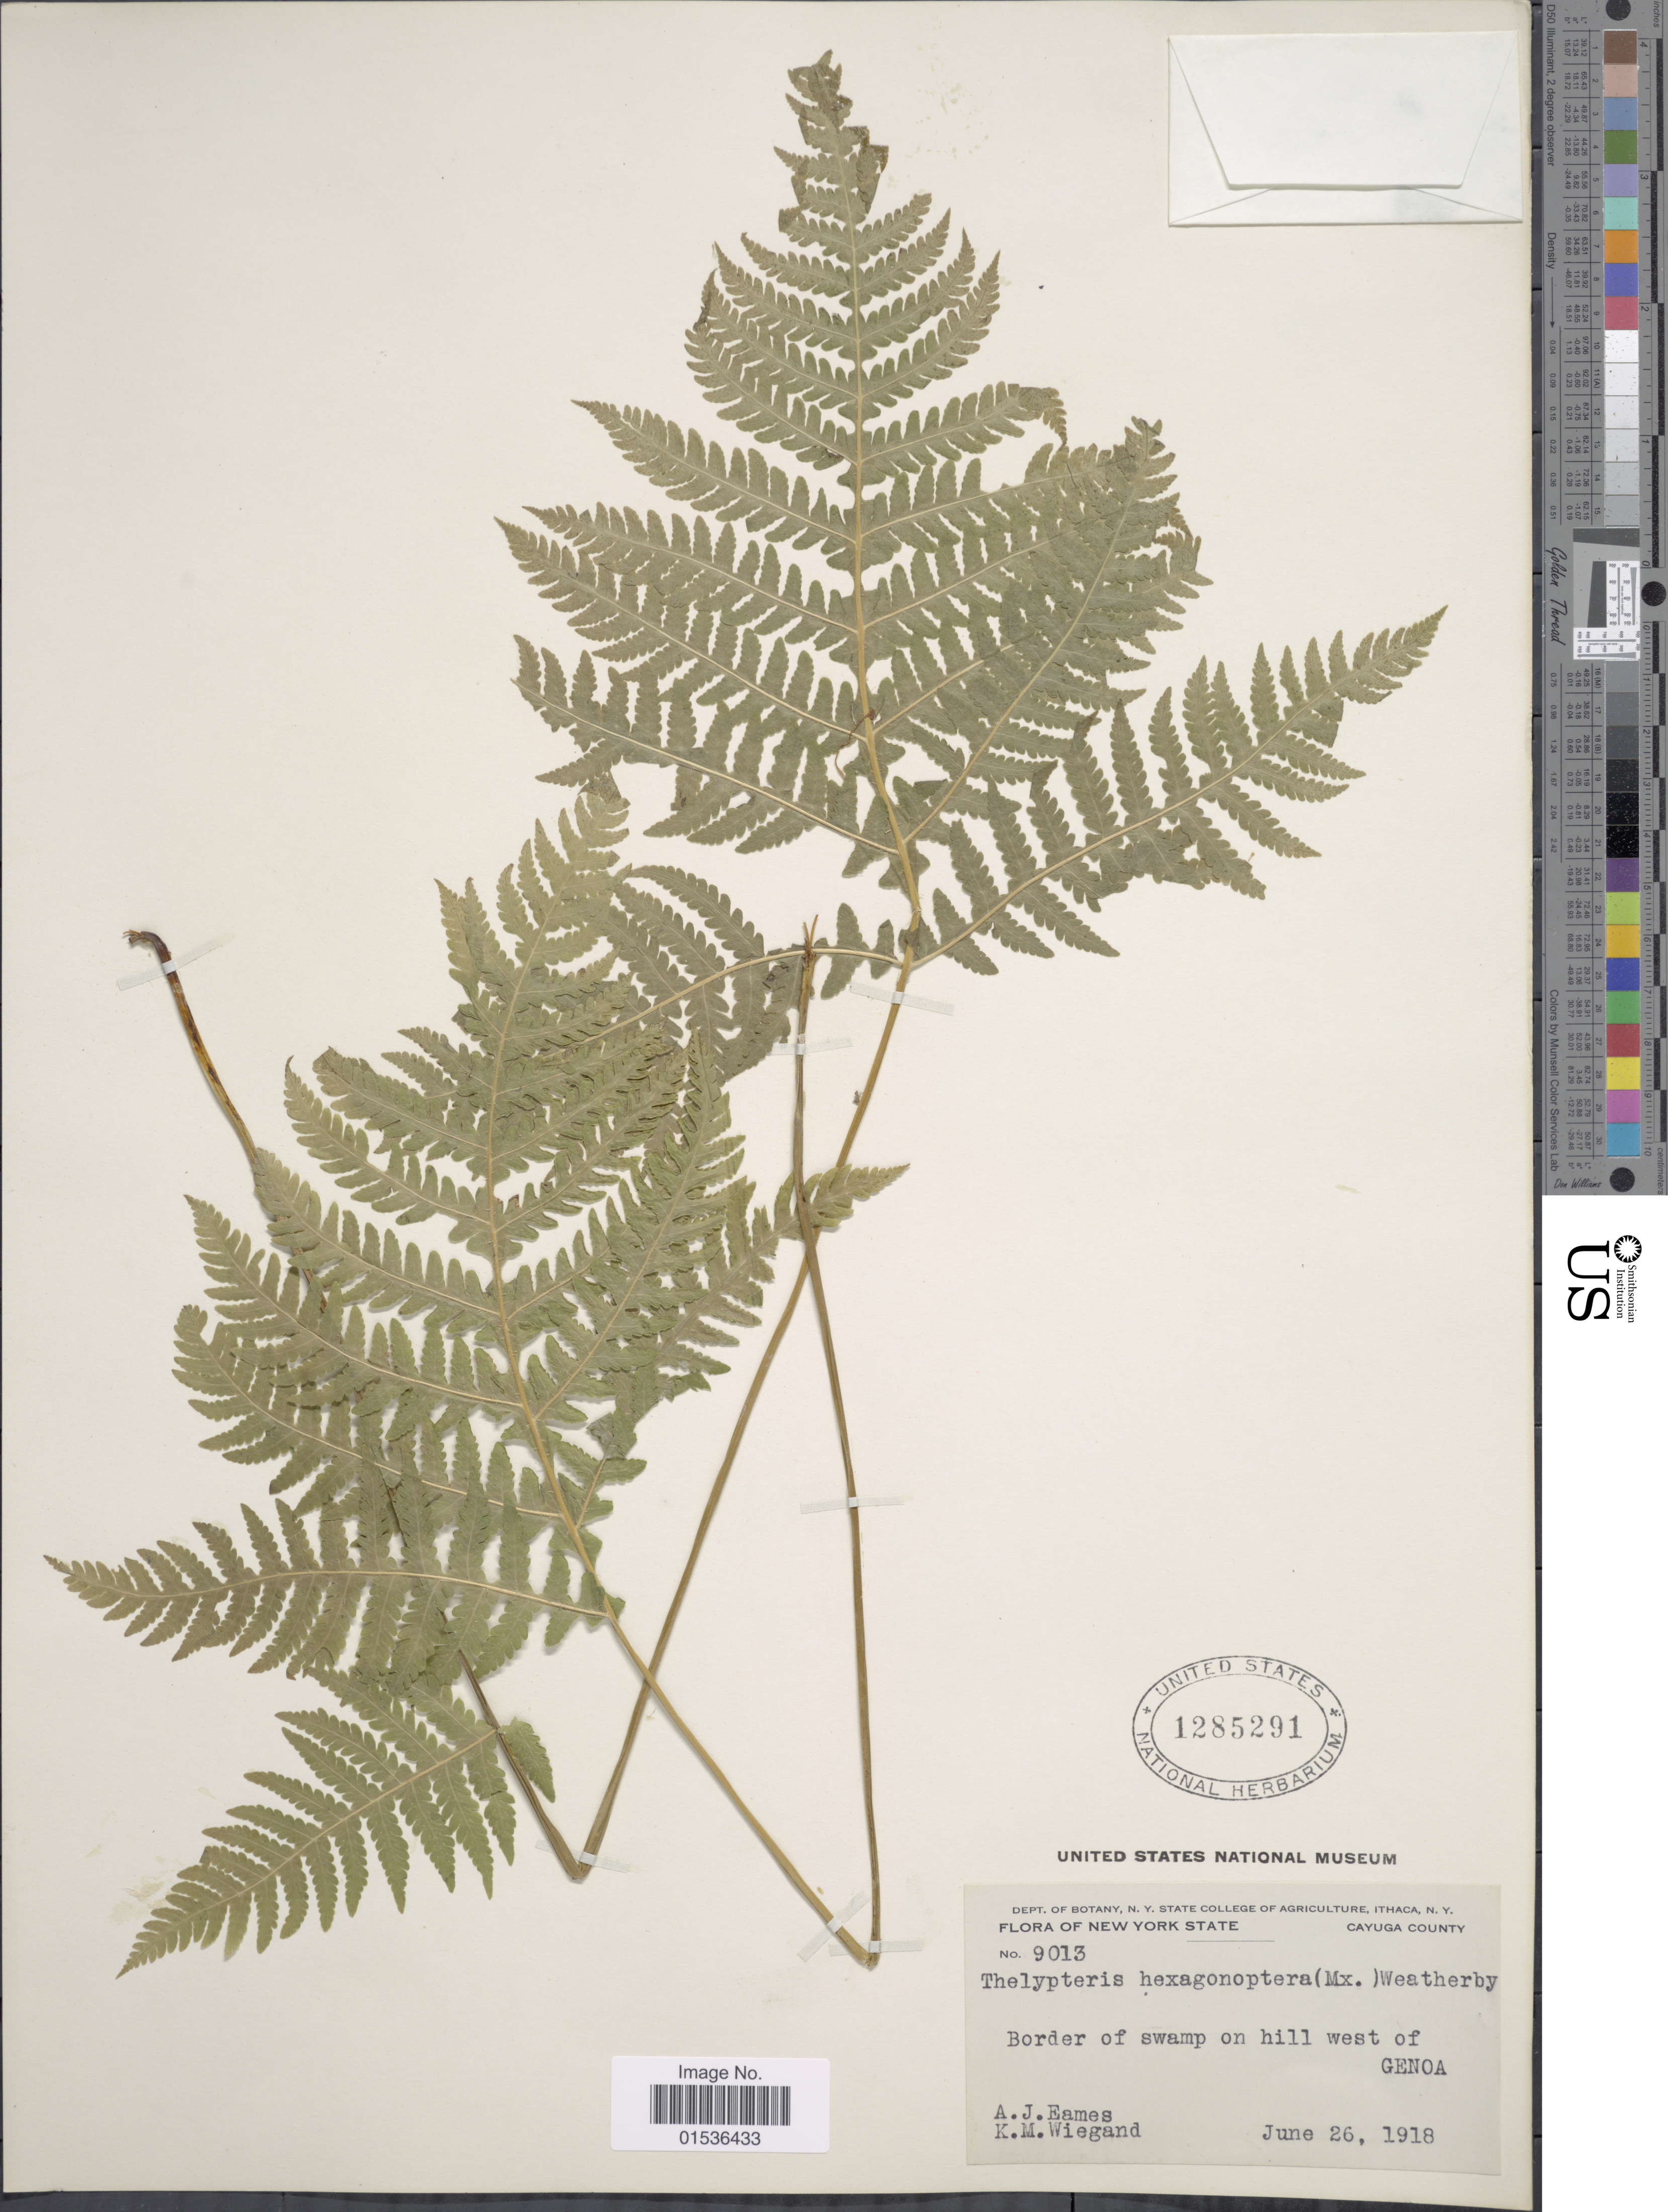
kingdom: Plantae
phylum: Tracheophyta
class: Polypodiopsida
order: Polypodiales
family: Thelypteridaceae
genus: Phegopteris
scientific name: Phegopteris hexagonoptera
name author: (Michx.) Fée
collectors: A. J. Eames & K. M. Wiegand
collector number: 9013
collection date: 1918-06-26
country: United States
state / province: New York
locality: New York State. Cayuga County, Border of swamp on hill west of Genoa.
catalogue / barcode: US 1285291